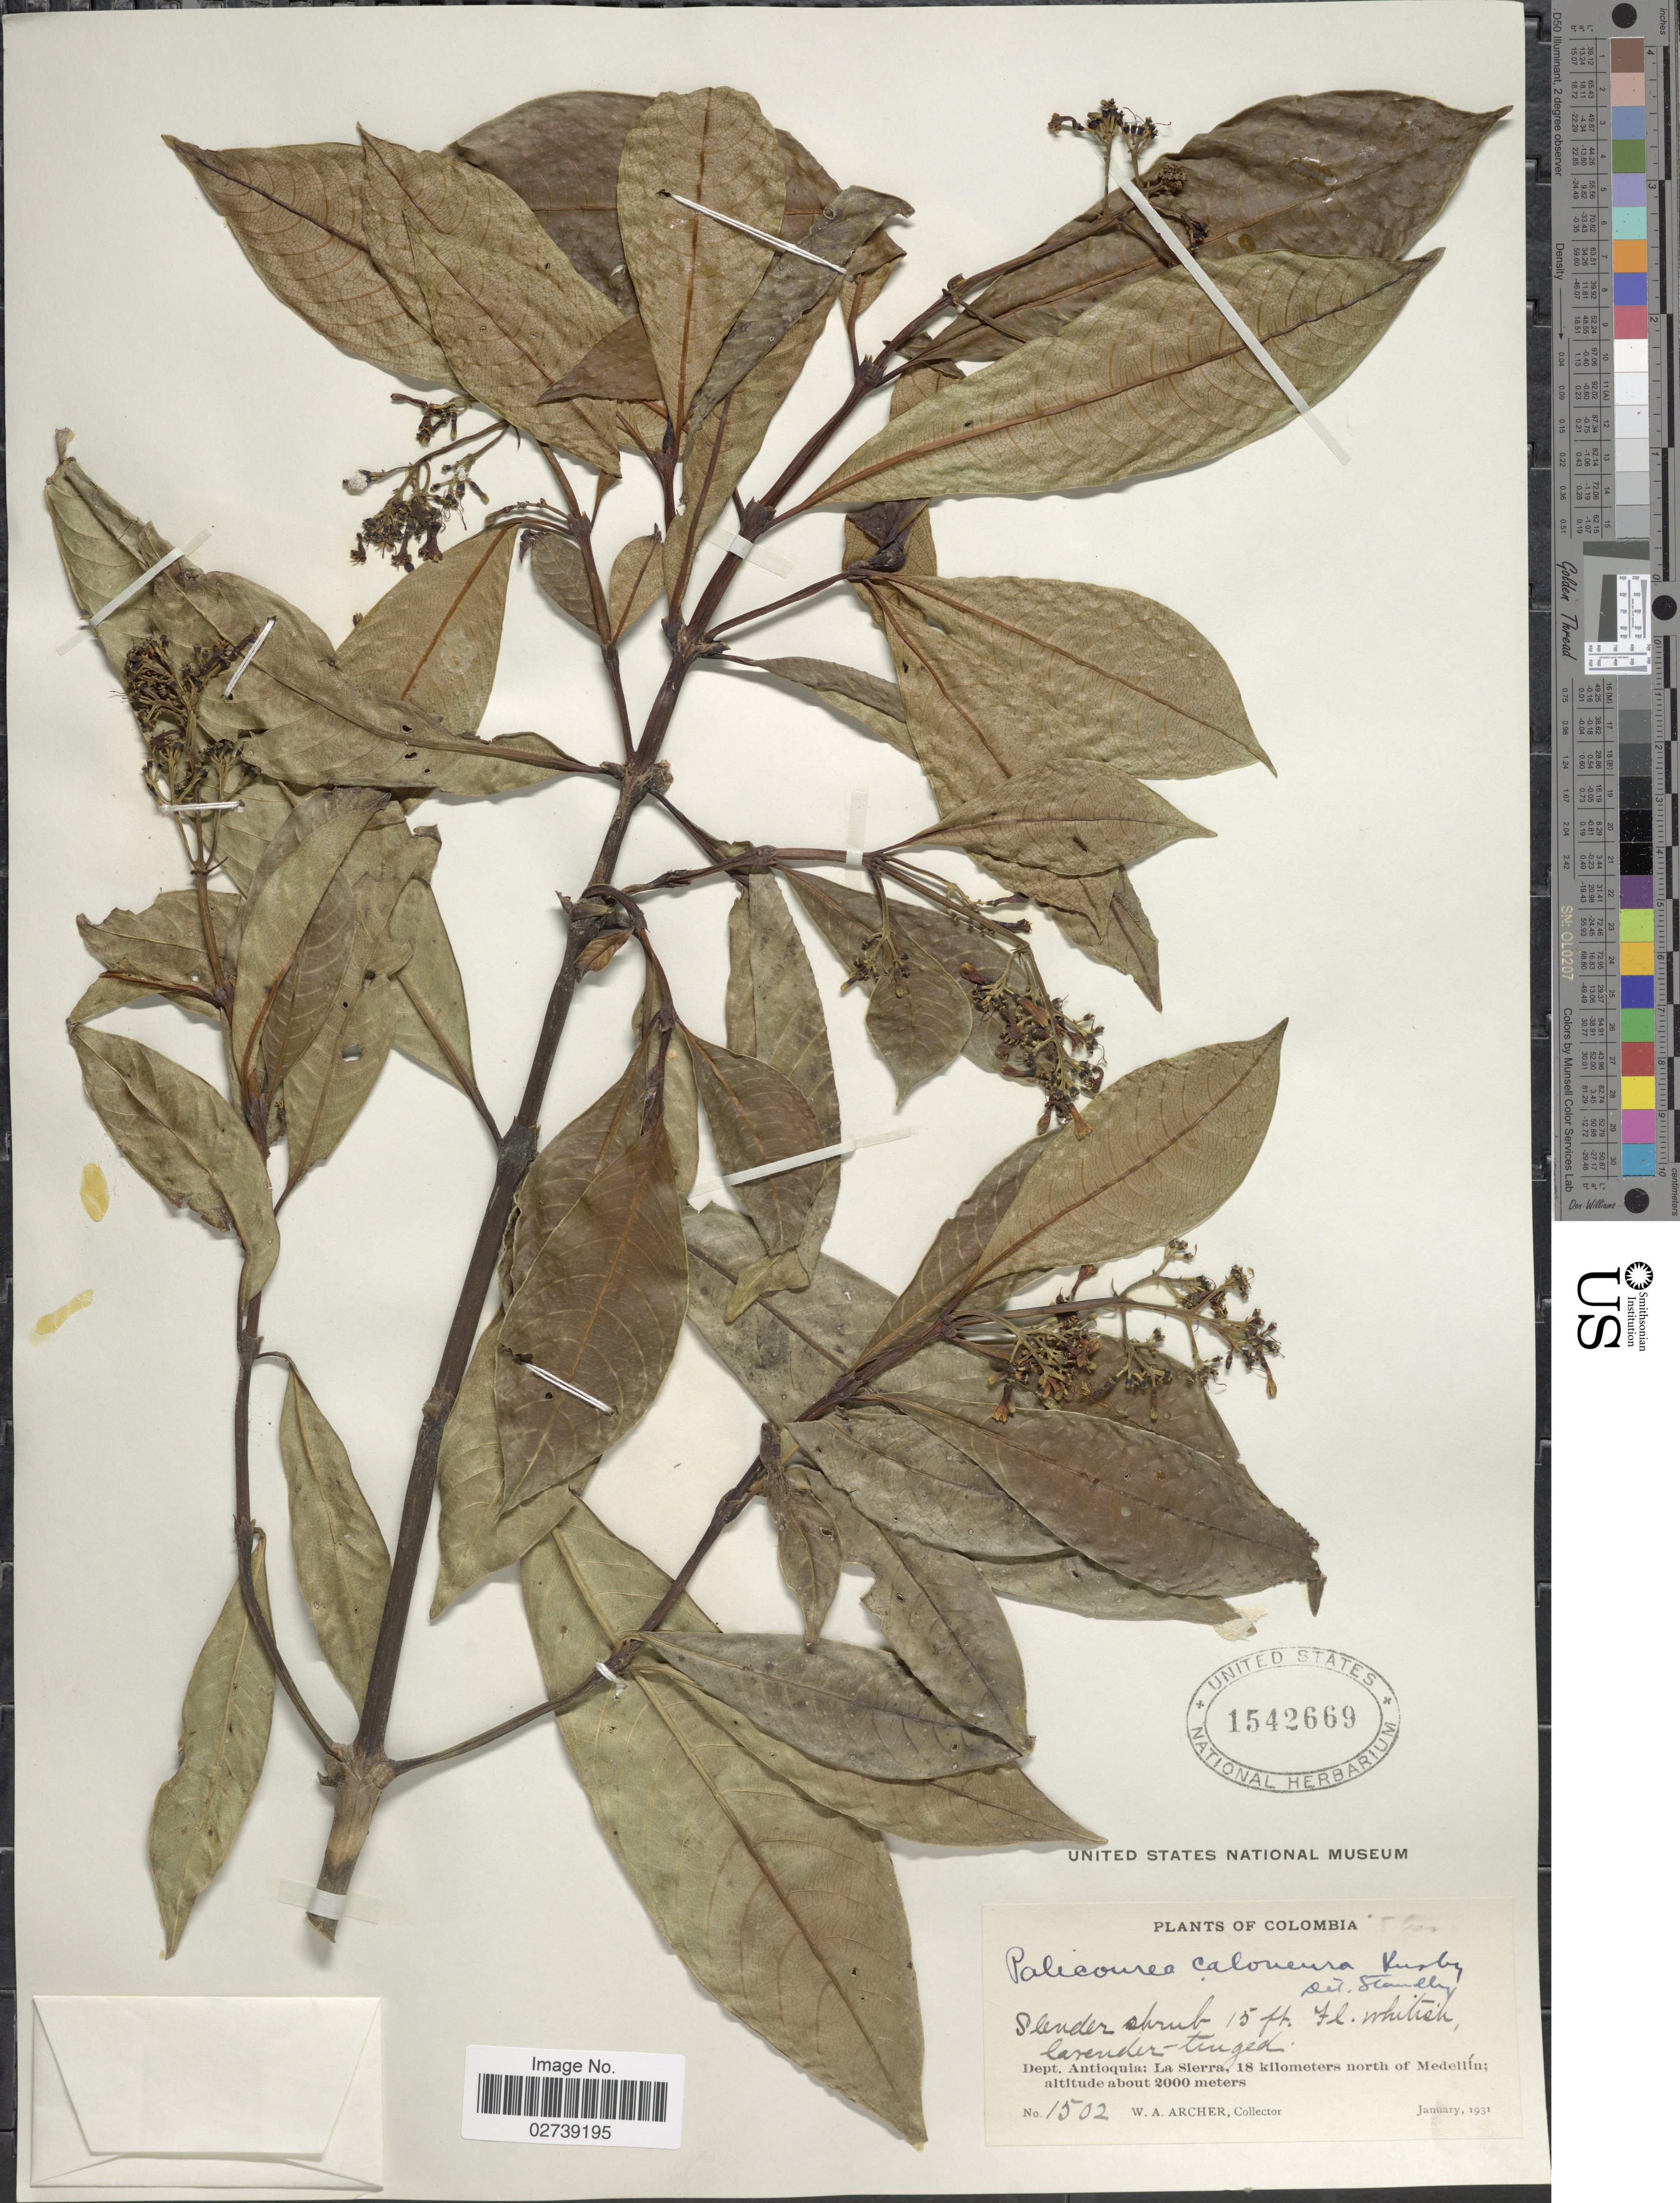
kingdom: Plantae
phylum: Tracheophyta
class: Magnoliopsida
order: Gentianales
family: Rubiaceae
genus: Palicourea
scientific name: Palicourea caloneura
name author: Rusby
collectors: W. A. Archer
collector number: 1502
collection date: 1931-01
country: Colombia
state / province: Antioquia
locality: Dept. Antioquia: La Sierra, 18 kilometers north of Medellín.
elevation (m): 2000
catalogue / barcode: US 1542669